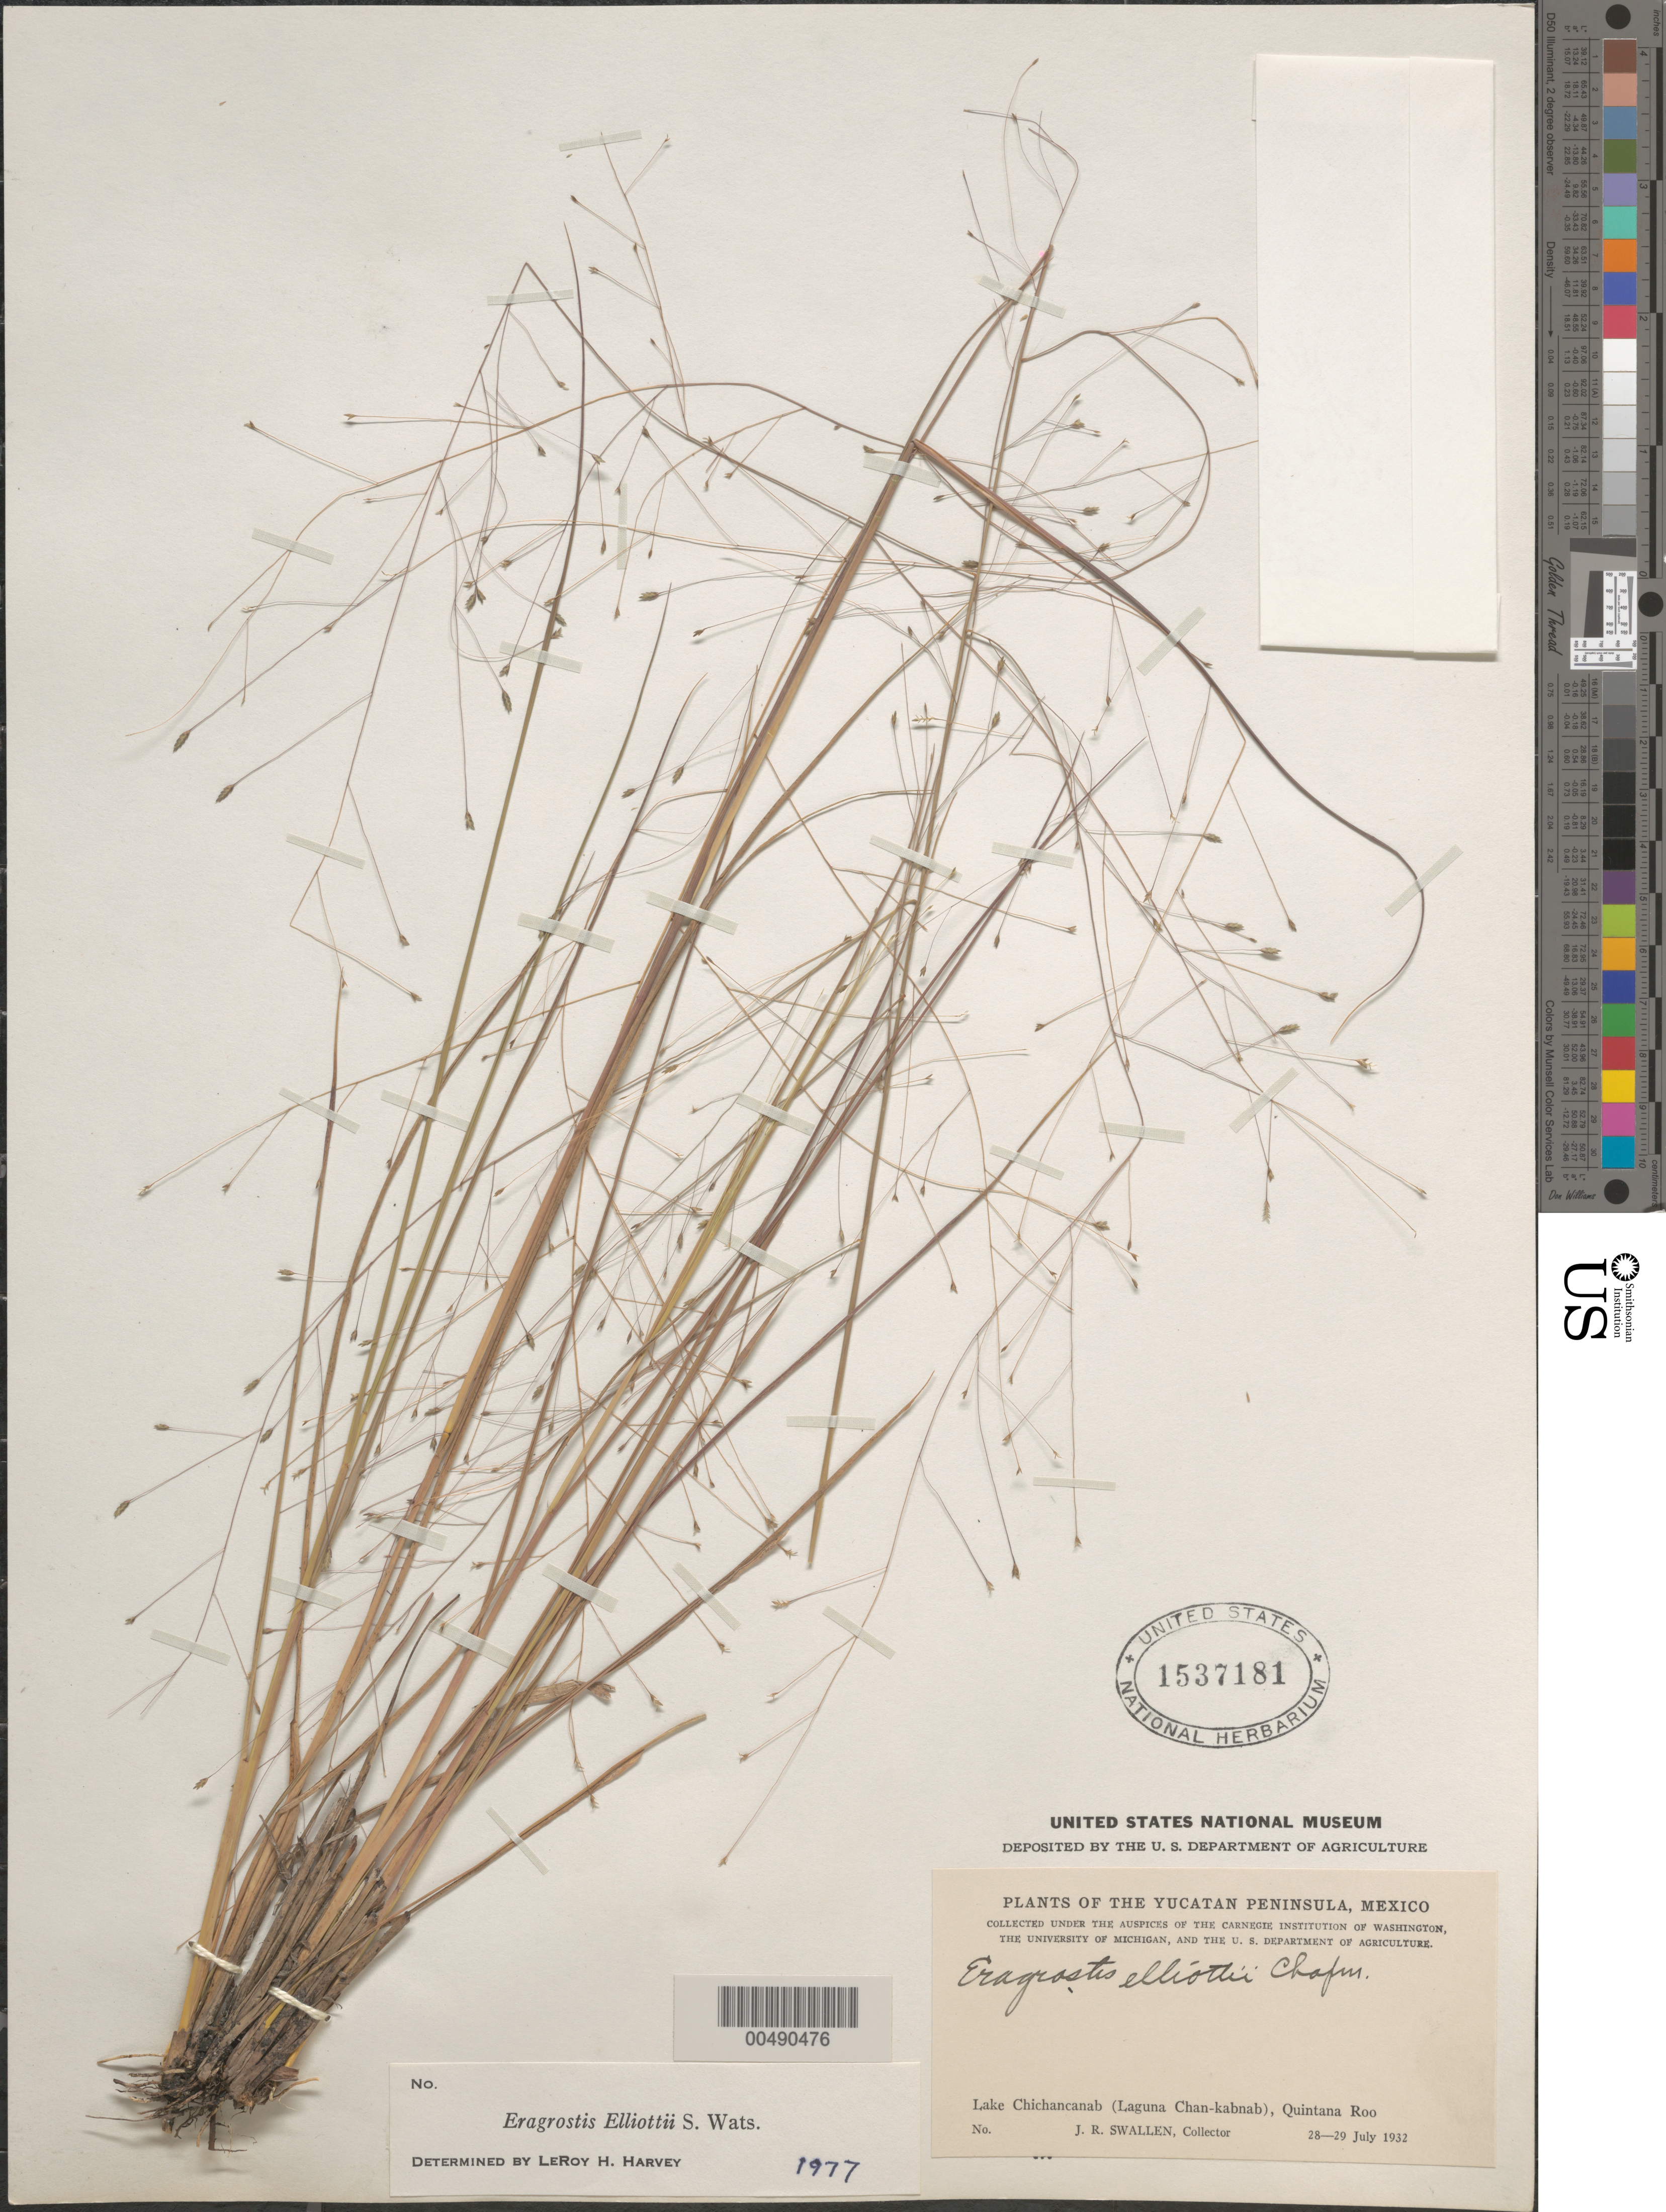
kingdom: Plantae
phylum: Tracheophyta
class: Liliopsida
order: Poales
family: Poaceae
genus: Eragrostis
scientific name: Eragrostis elliottii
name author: S. Watson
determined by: Harvey, L. H.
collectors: J. R. Swallen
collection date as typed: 28 Jul 1932 to 29 Jul 1932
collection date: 1932-07-28/1932-07-29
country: Mexico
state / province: Quintana Roo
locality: Lake Chichancanab (Laguna Chan-kabnab)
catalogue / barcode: US 1537181